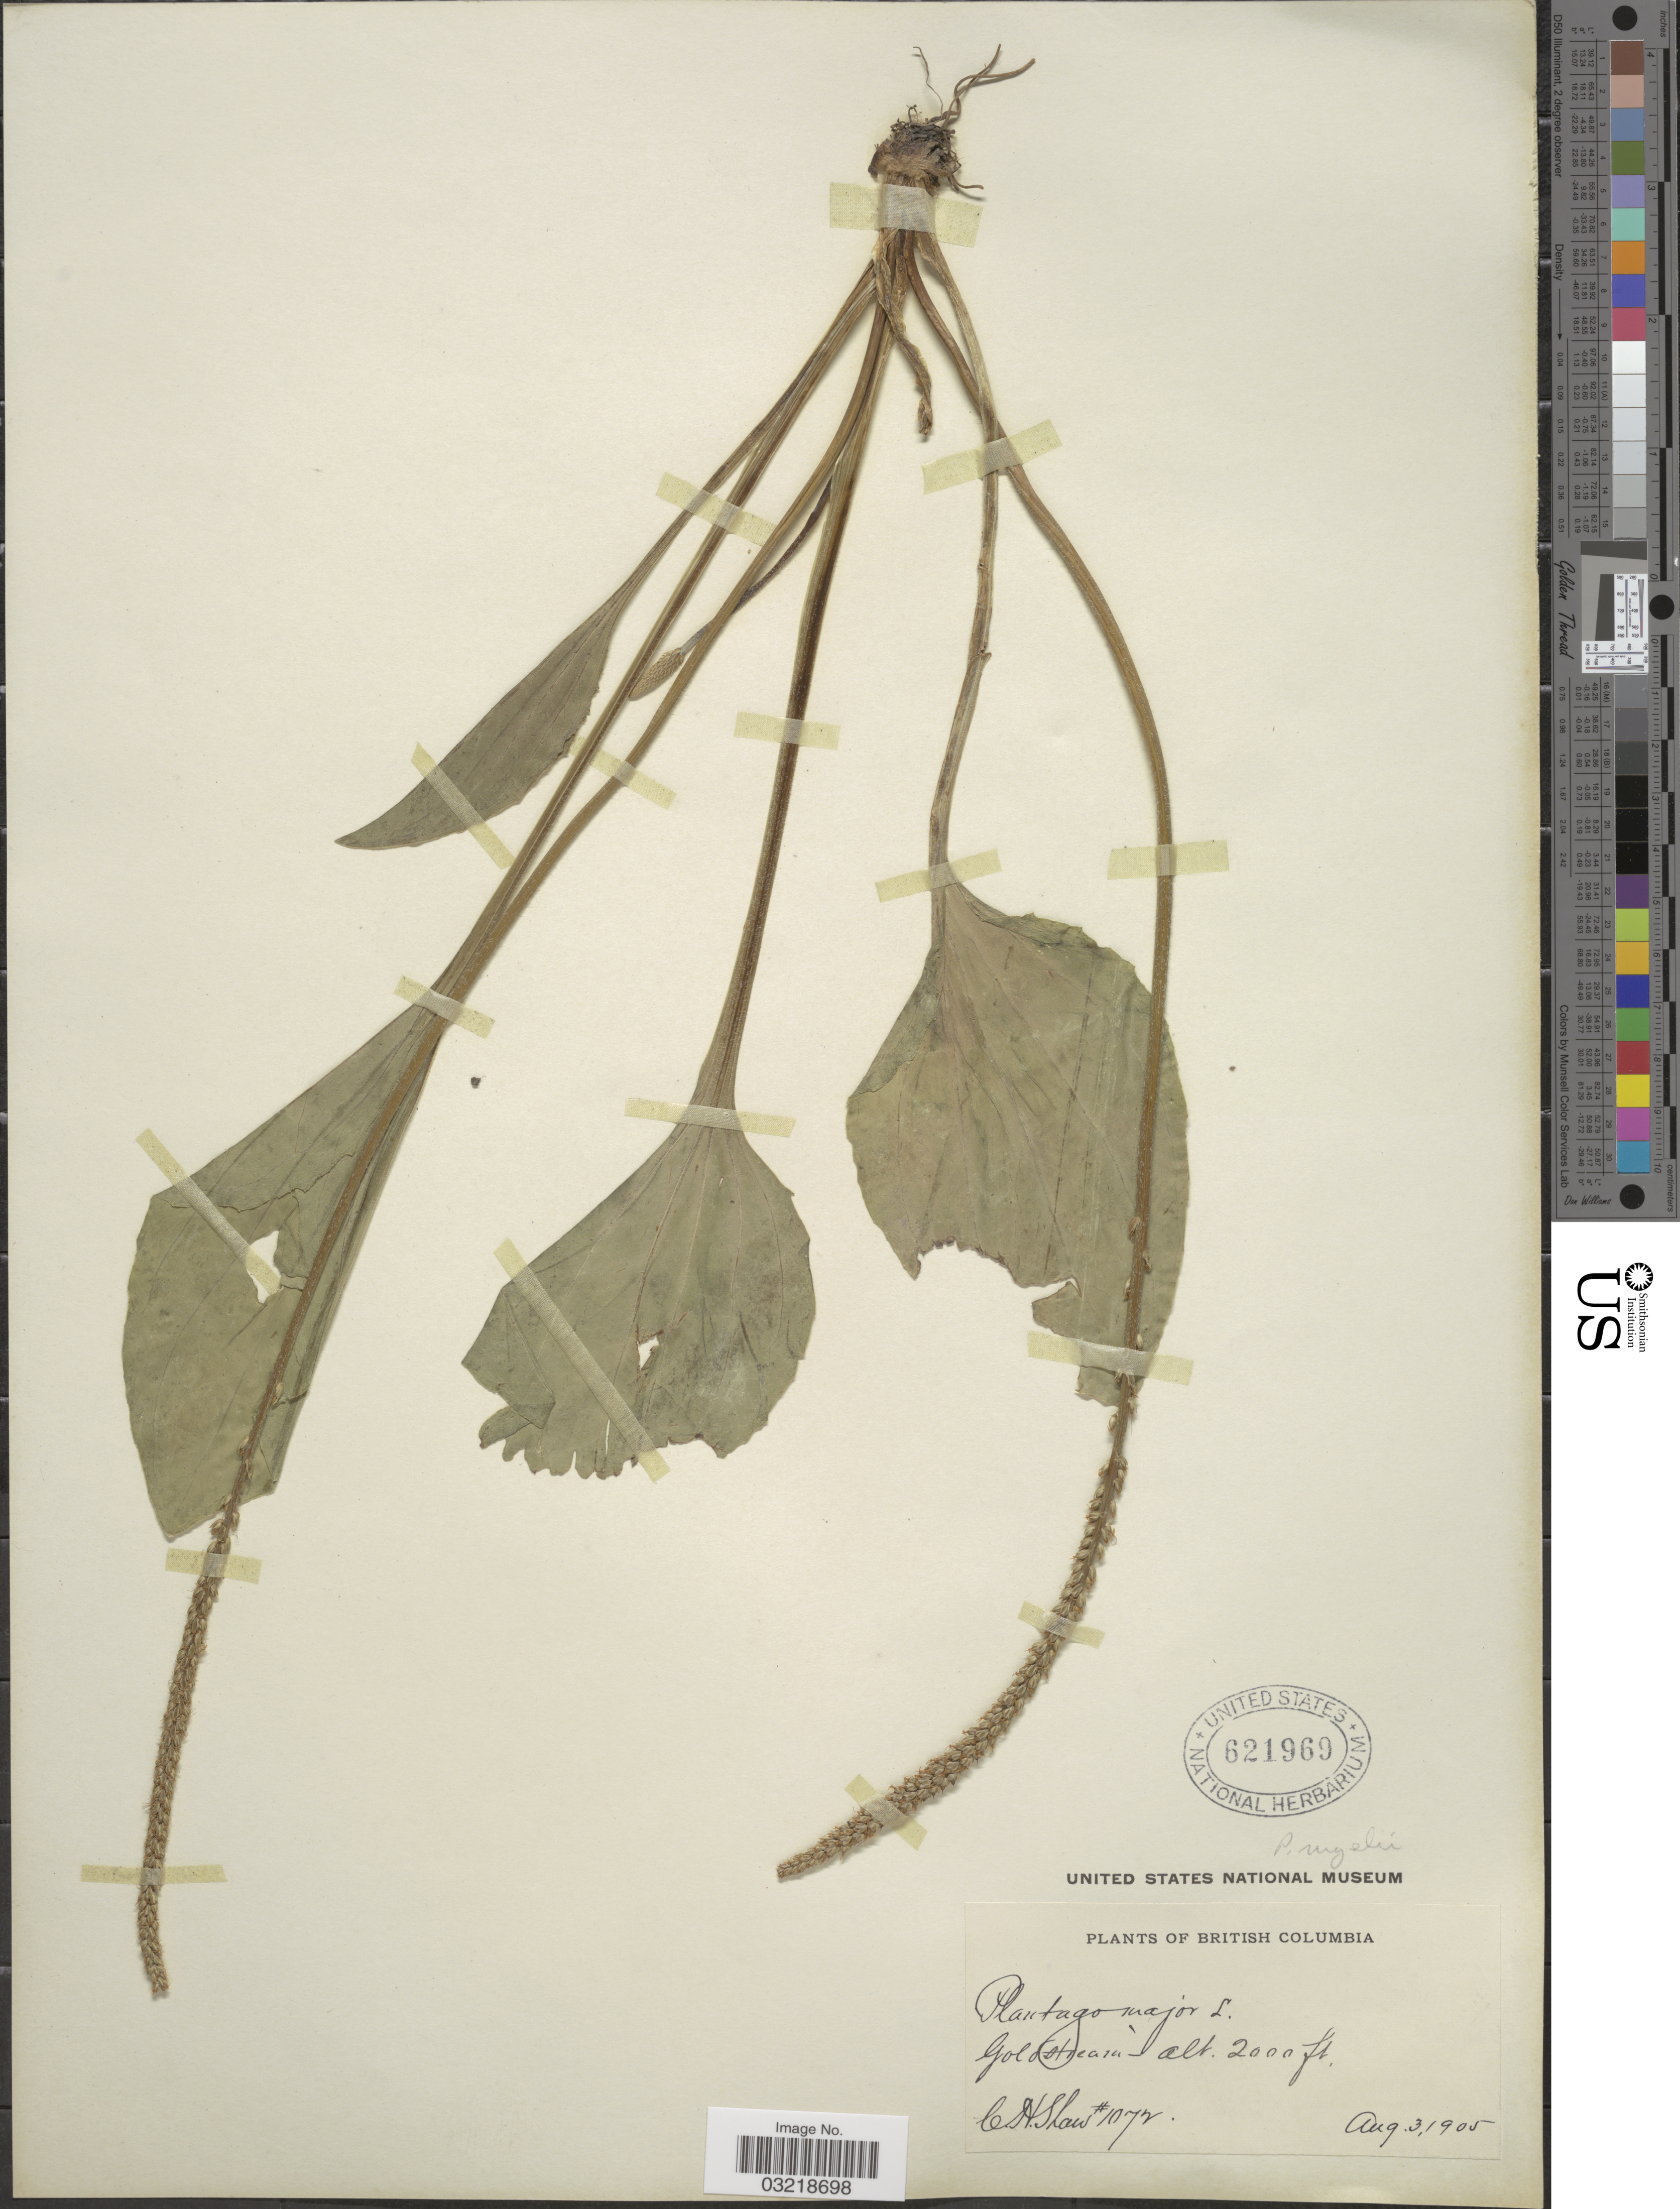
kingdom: Plantae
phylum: Tracheophyta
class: Magnoliopsida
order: Lamiales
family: Plantaginaceae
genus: Plantago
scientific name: Plantago major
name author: L.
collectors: C. H. Shaw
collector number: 1072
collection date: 1905-08-03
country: Canada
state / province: British Columbia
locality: Goldstream.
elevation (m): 610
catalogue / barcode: US 621969